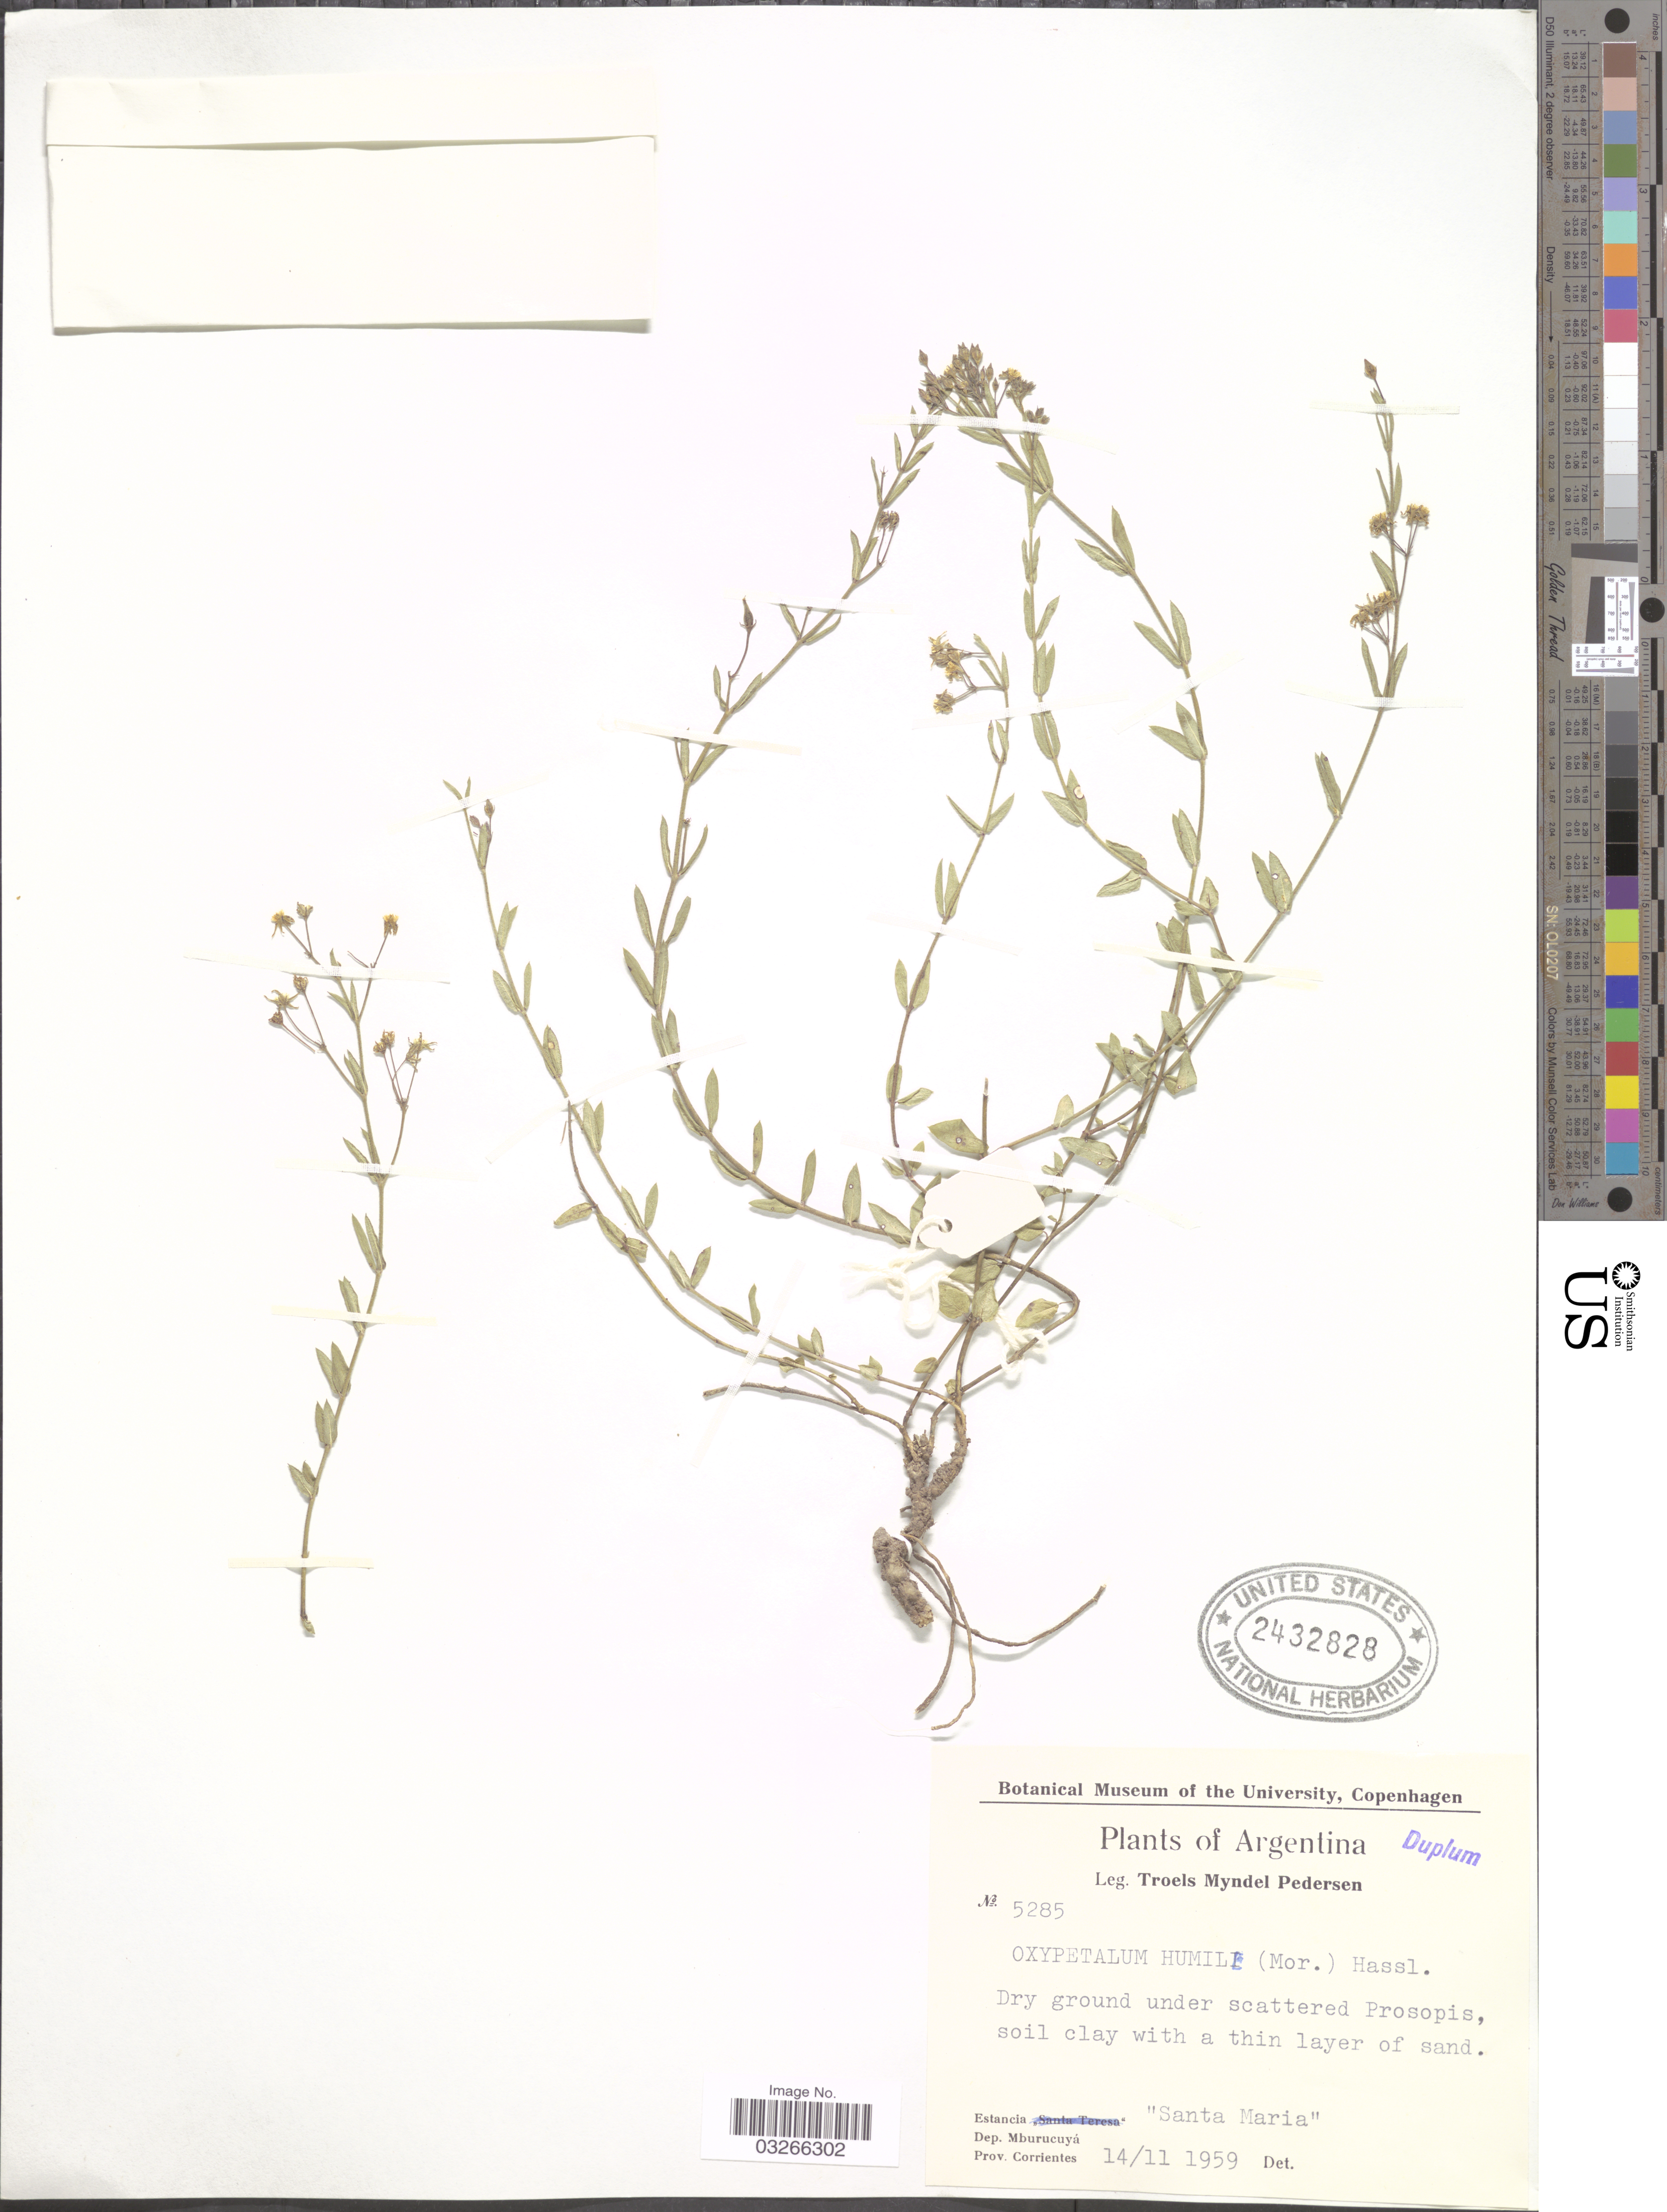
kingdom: Plantae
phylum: Tracheophyta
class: Magnoliopsida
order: Gentianales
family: Apocynaceae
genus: Oxypetalum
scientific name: Oxypetalum humile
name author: (Morong) Hassl.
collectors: T. Pederson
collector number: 5285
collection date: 1959-11-14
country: Argentina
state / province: Corrientes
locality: Estancia "Santa Maria", Dep. Mburucuyá, Prov. Corrientes.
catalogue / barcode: US 2432828